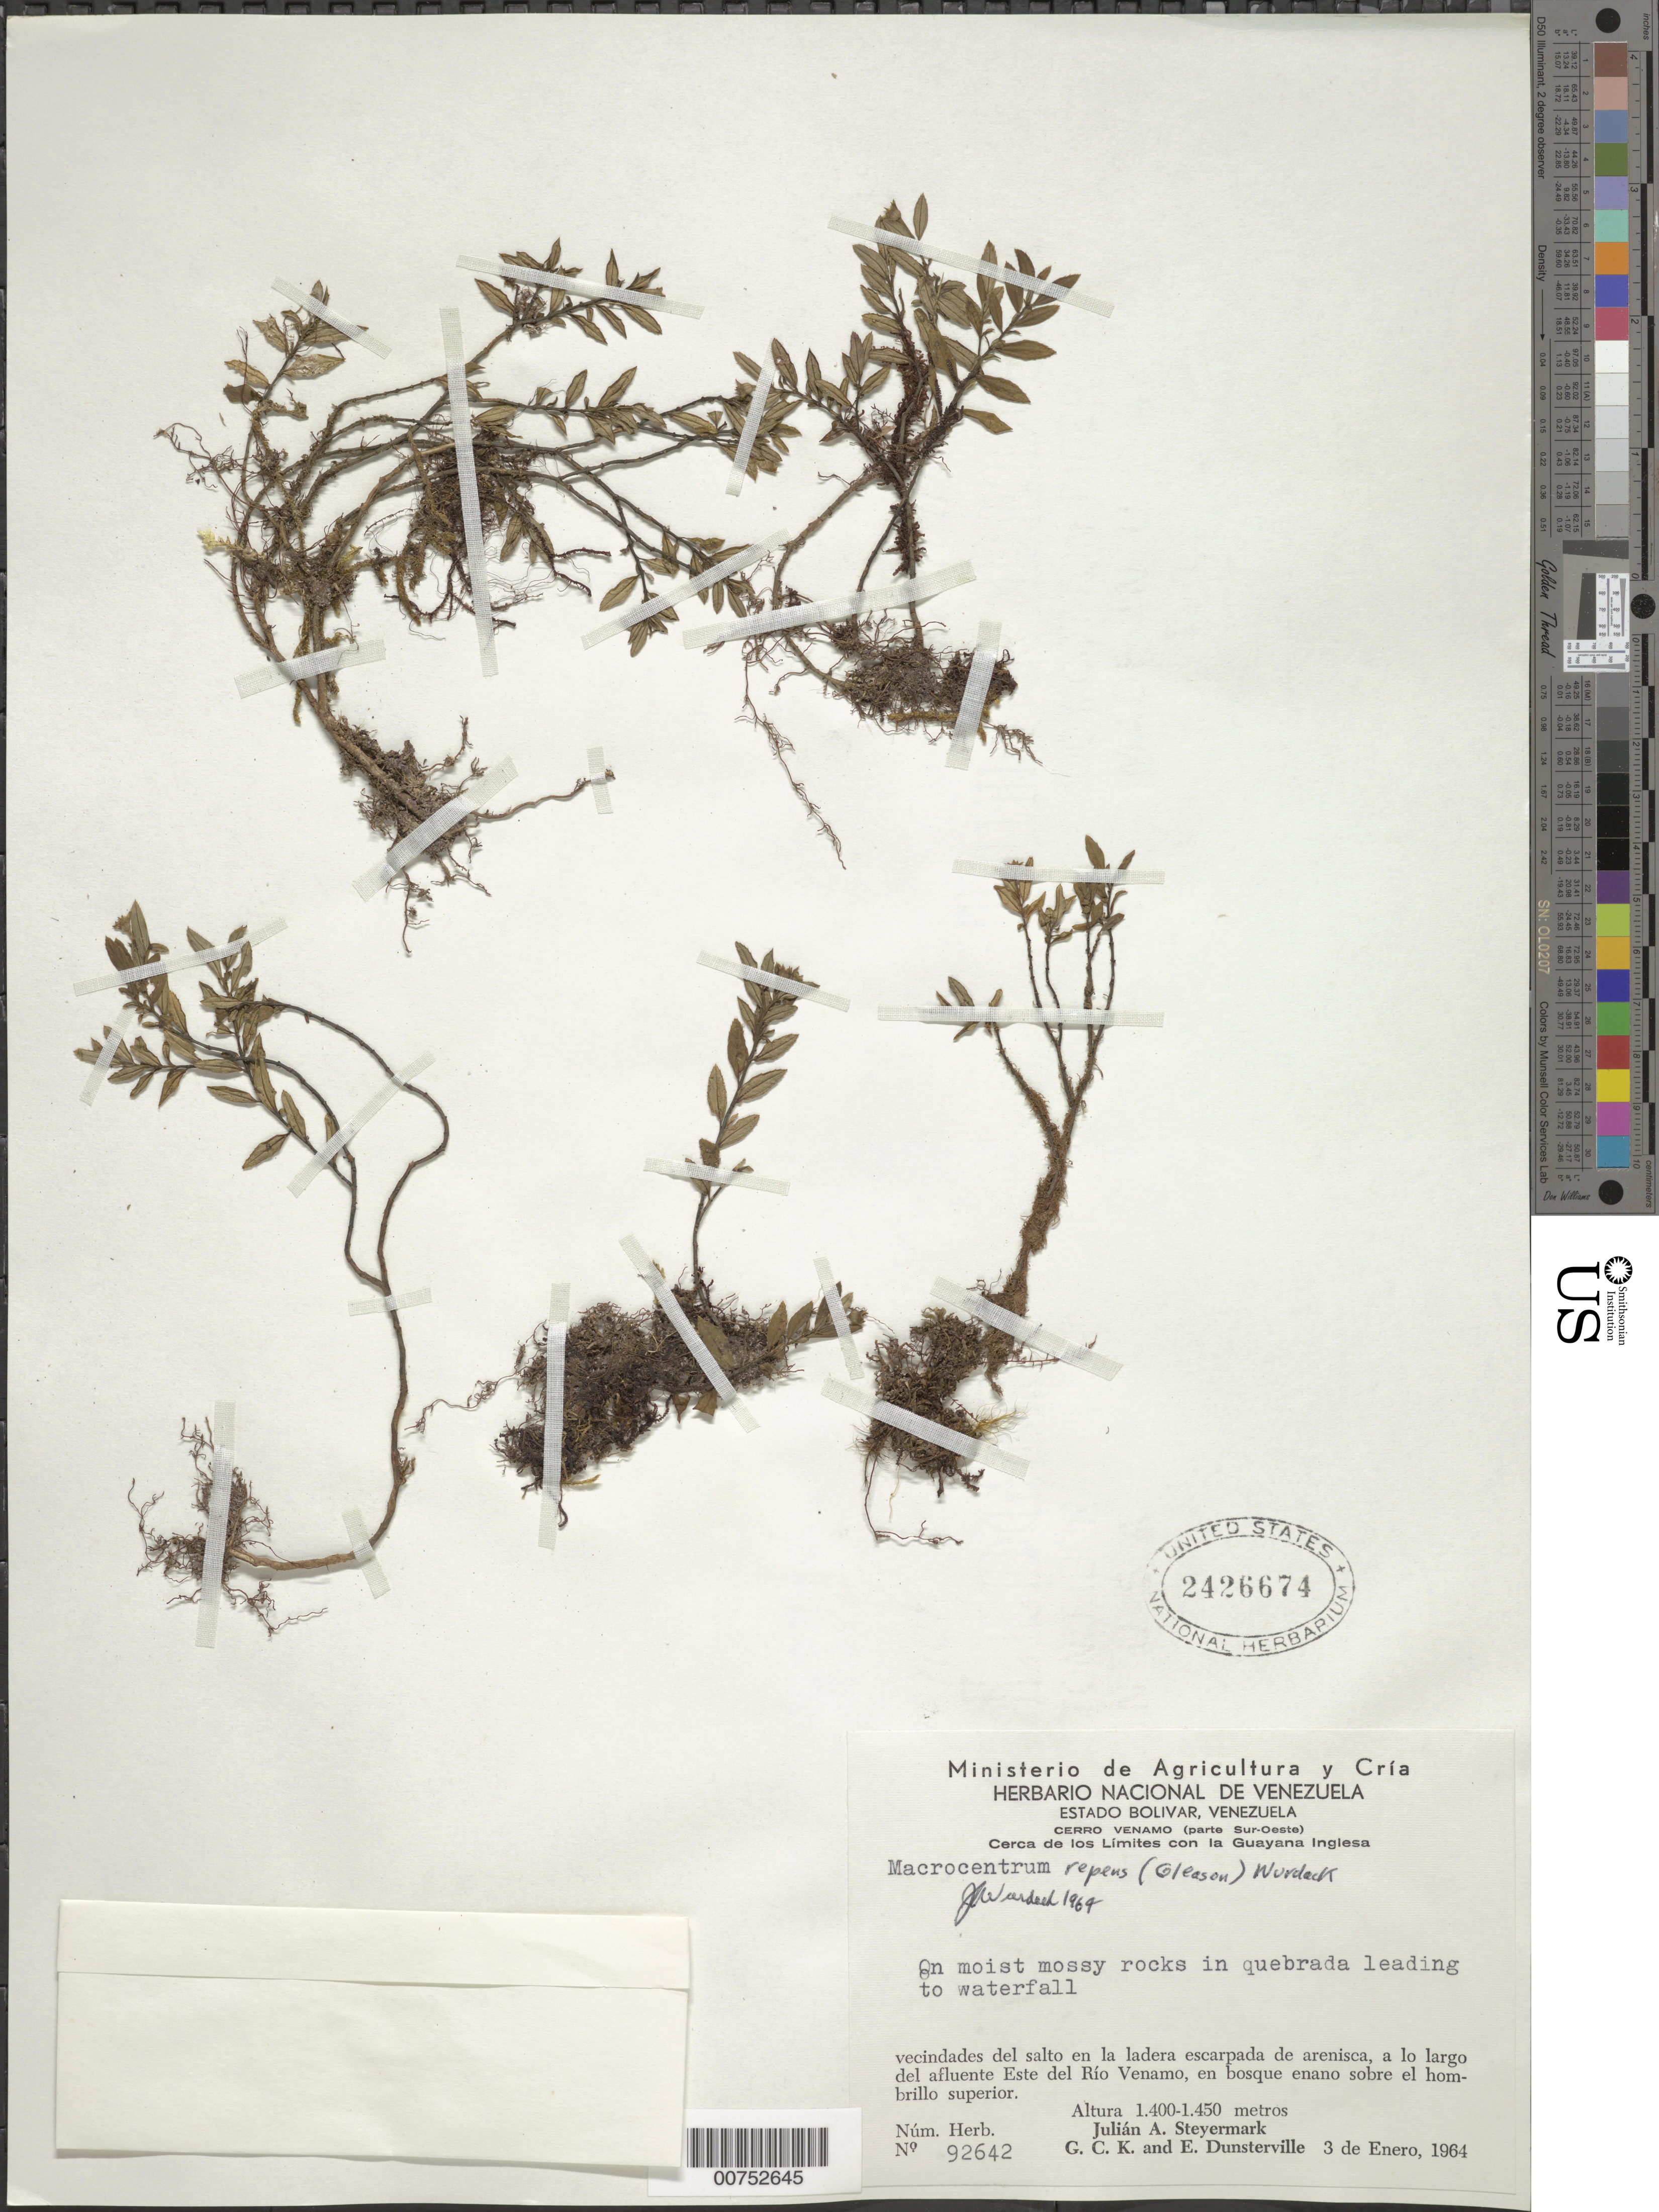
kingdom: Plantae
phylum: Tracheophyta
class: Magnoliopsida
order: Myrtales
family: Melastomataceae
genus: Macrocentrum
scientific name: Macrocentrum repens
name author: (Gleason) Wurdack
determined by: Wurdack, John J., (US), US (UNITED STATES)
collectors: J. Steyermark, G. C. K. Dunsterville & E. Dunsterville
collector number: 92642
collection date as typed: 3-Jan-64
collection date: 1964-01-03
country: Venezuela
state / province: Bolívar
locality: Cerro Venamo, a lo largo del afluente Este del Río Venamo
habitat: Mossy rocks in quebrada leading to waterfall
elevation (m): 1400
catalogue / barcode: US 2426674